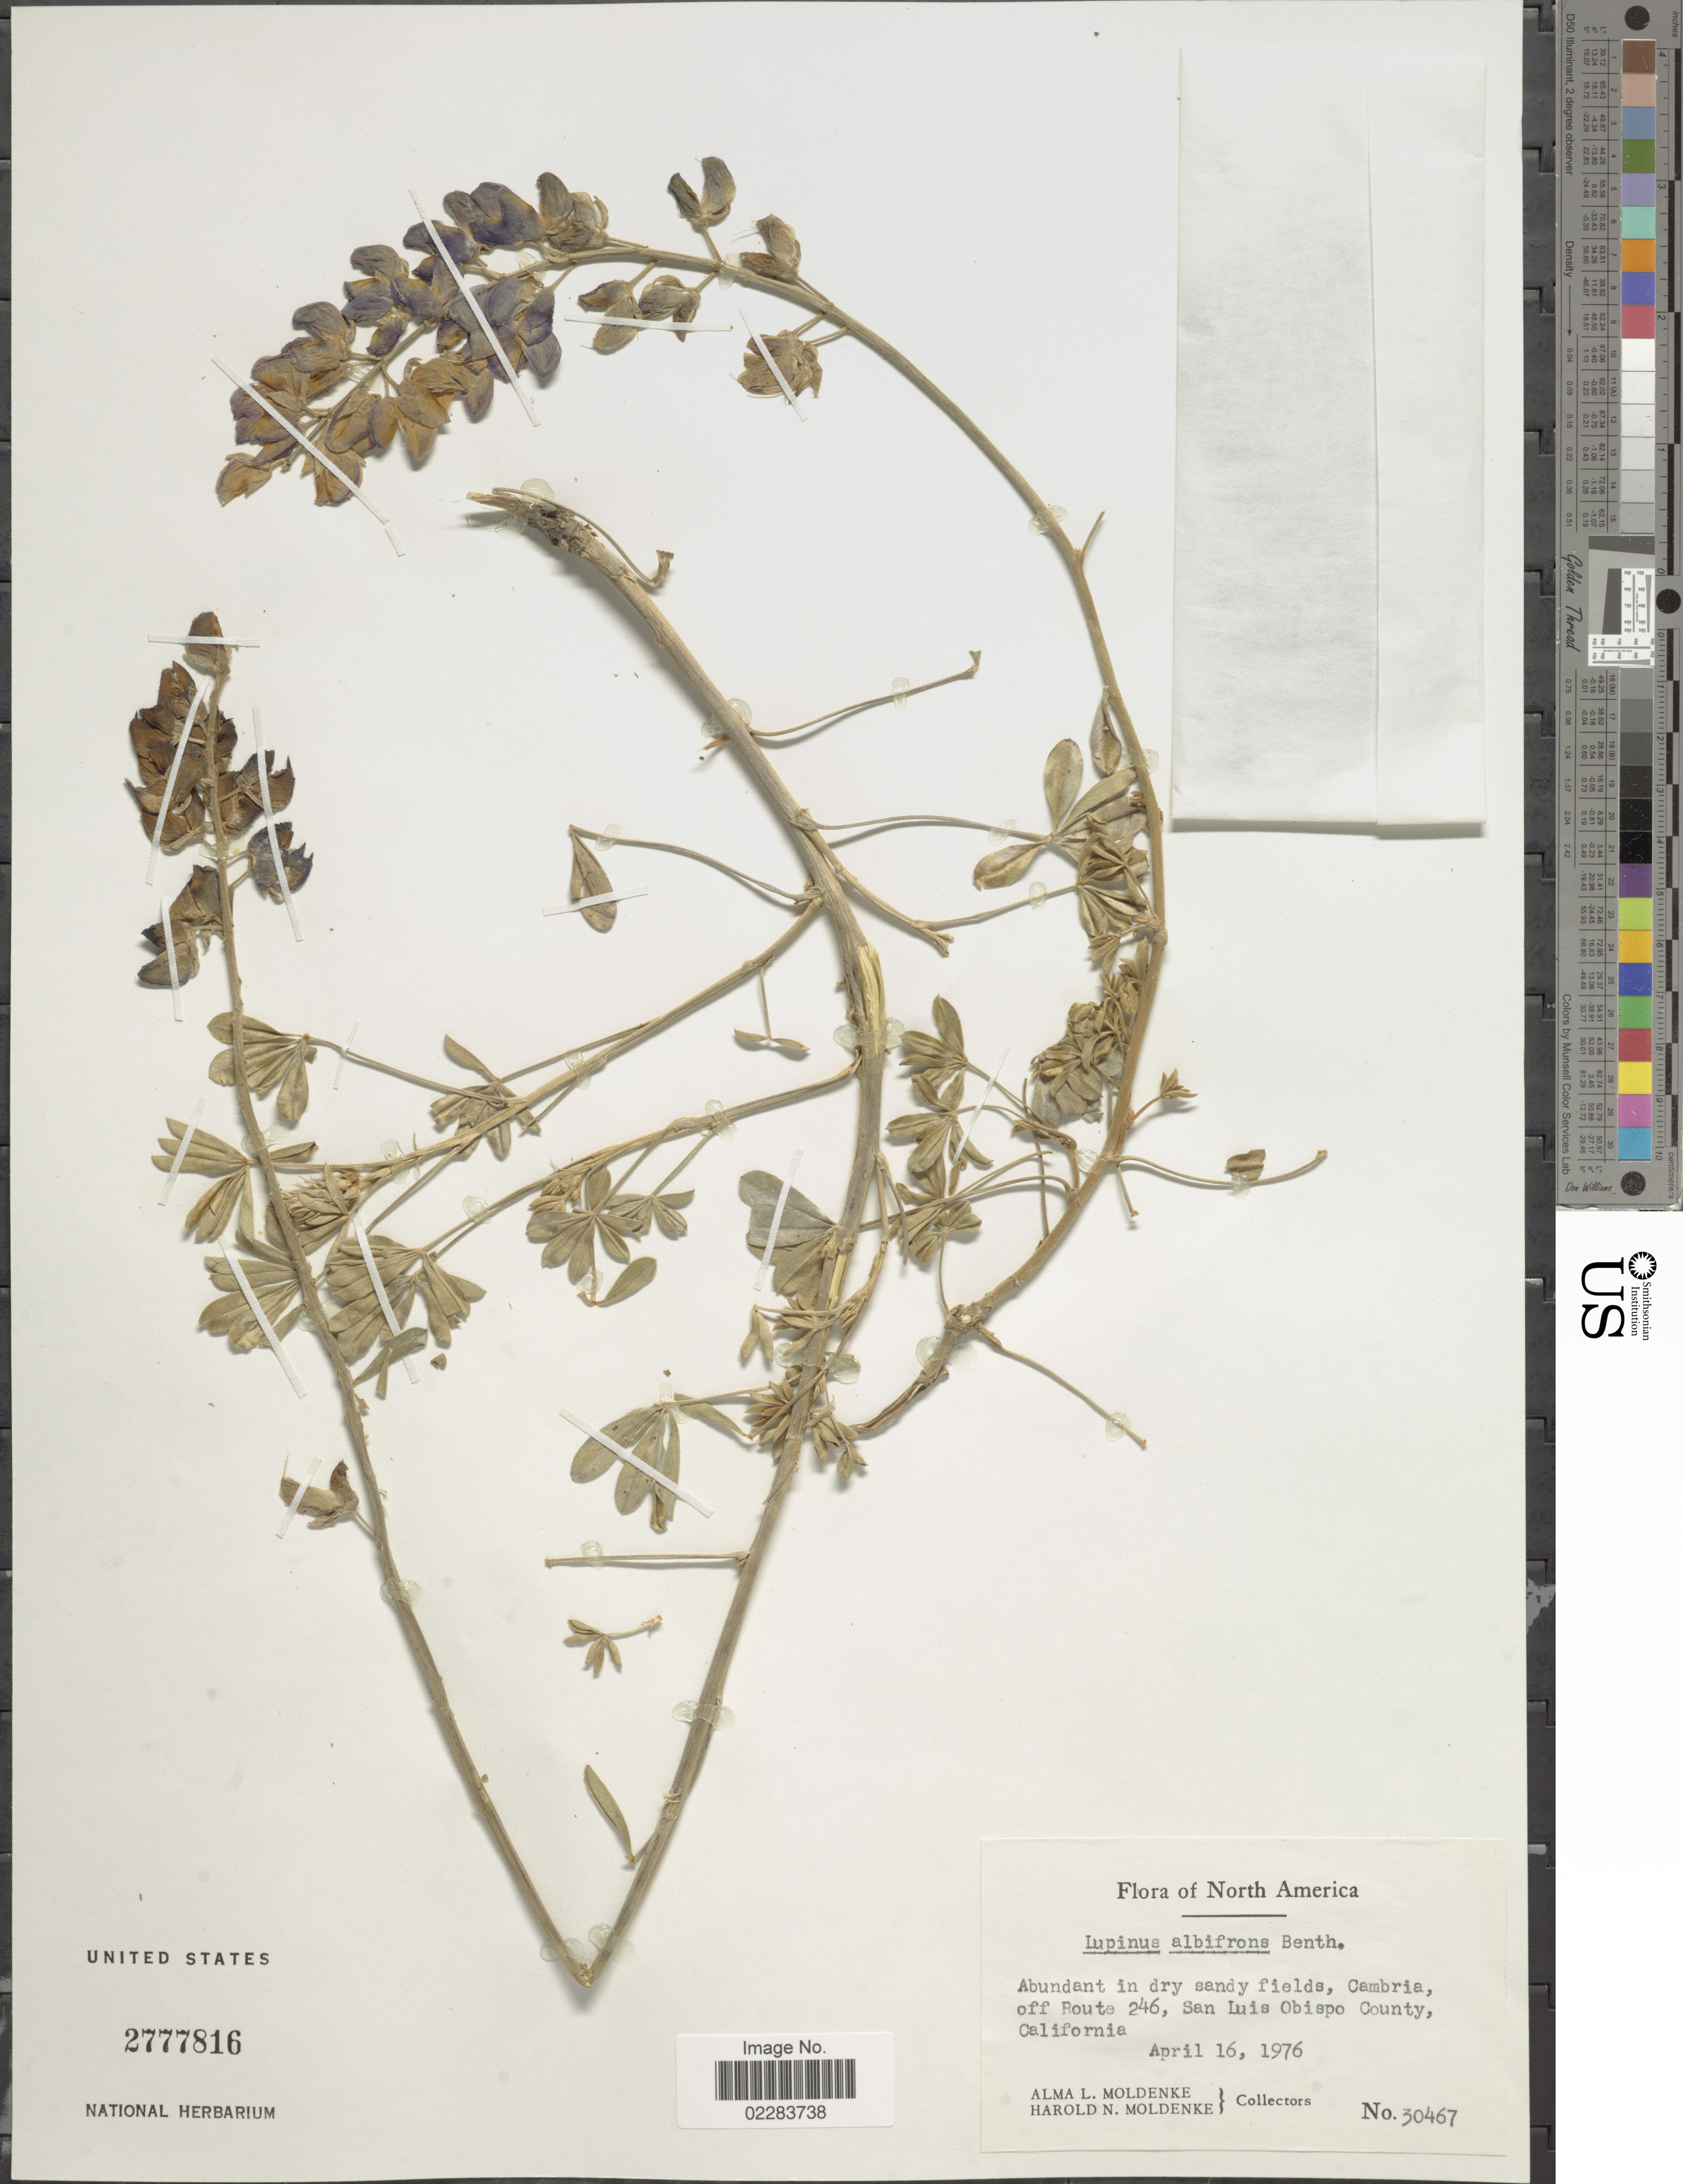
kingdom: Plantae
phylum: Tracheophyta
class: Magnoliopsida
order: Fabales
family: Fabaceae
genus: Lupinus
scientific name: Lupinus albifrons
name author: Benth.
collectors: A. L. Moldenke & H. N. Moldenke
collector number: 30467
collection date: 1976-04-16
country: United States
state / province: California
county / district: San Luis Obispo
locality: Abundant in dry sandy fields, Cambria, off Route 246, San Luis Obispo County.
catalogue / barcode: US 2777816